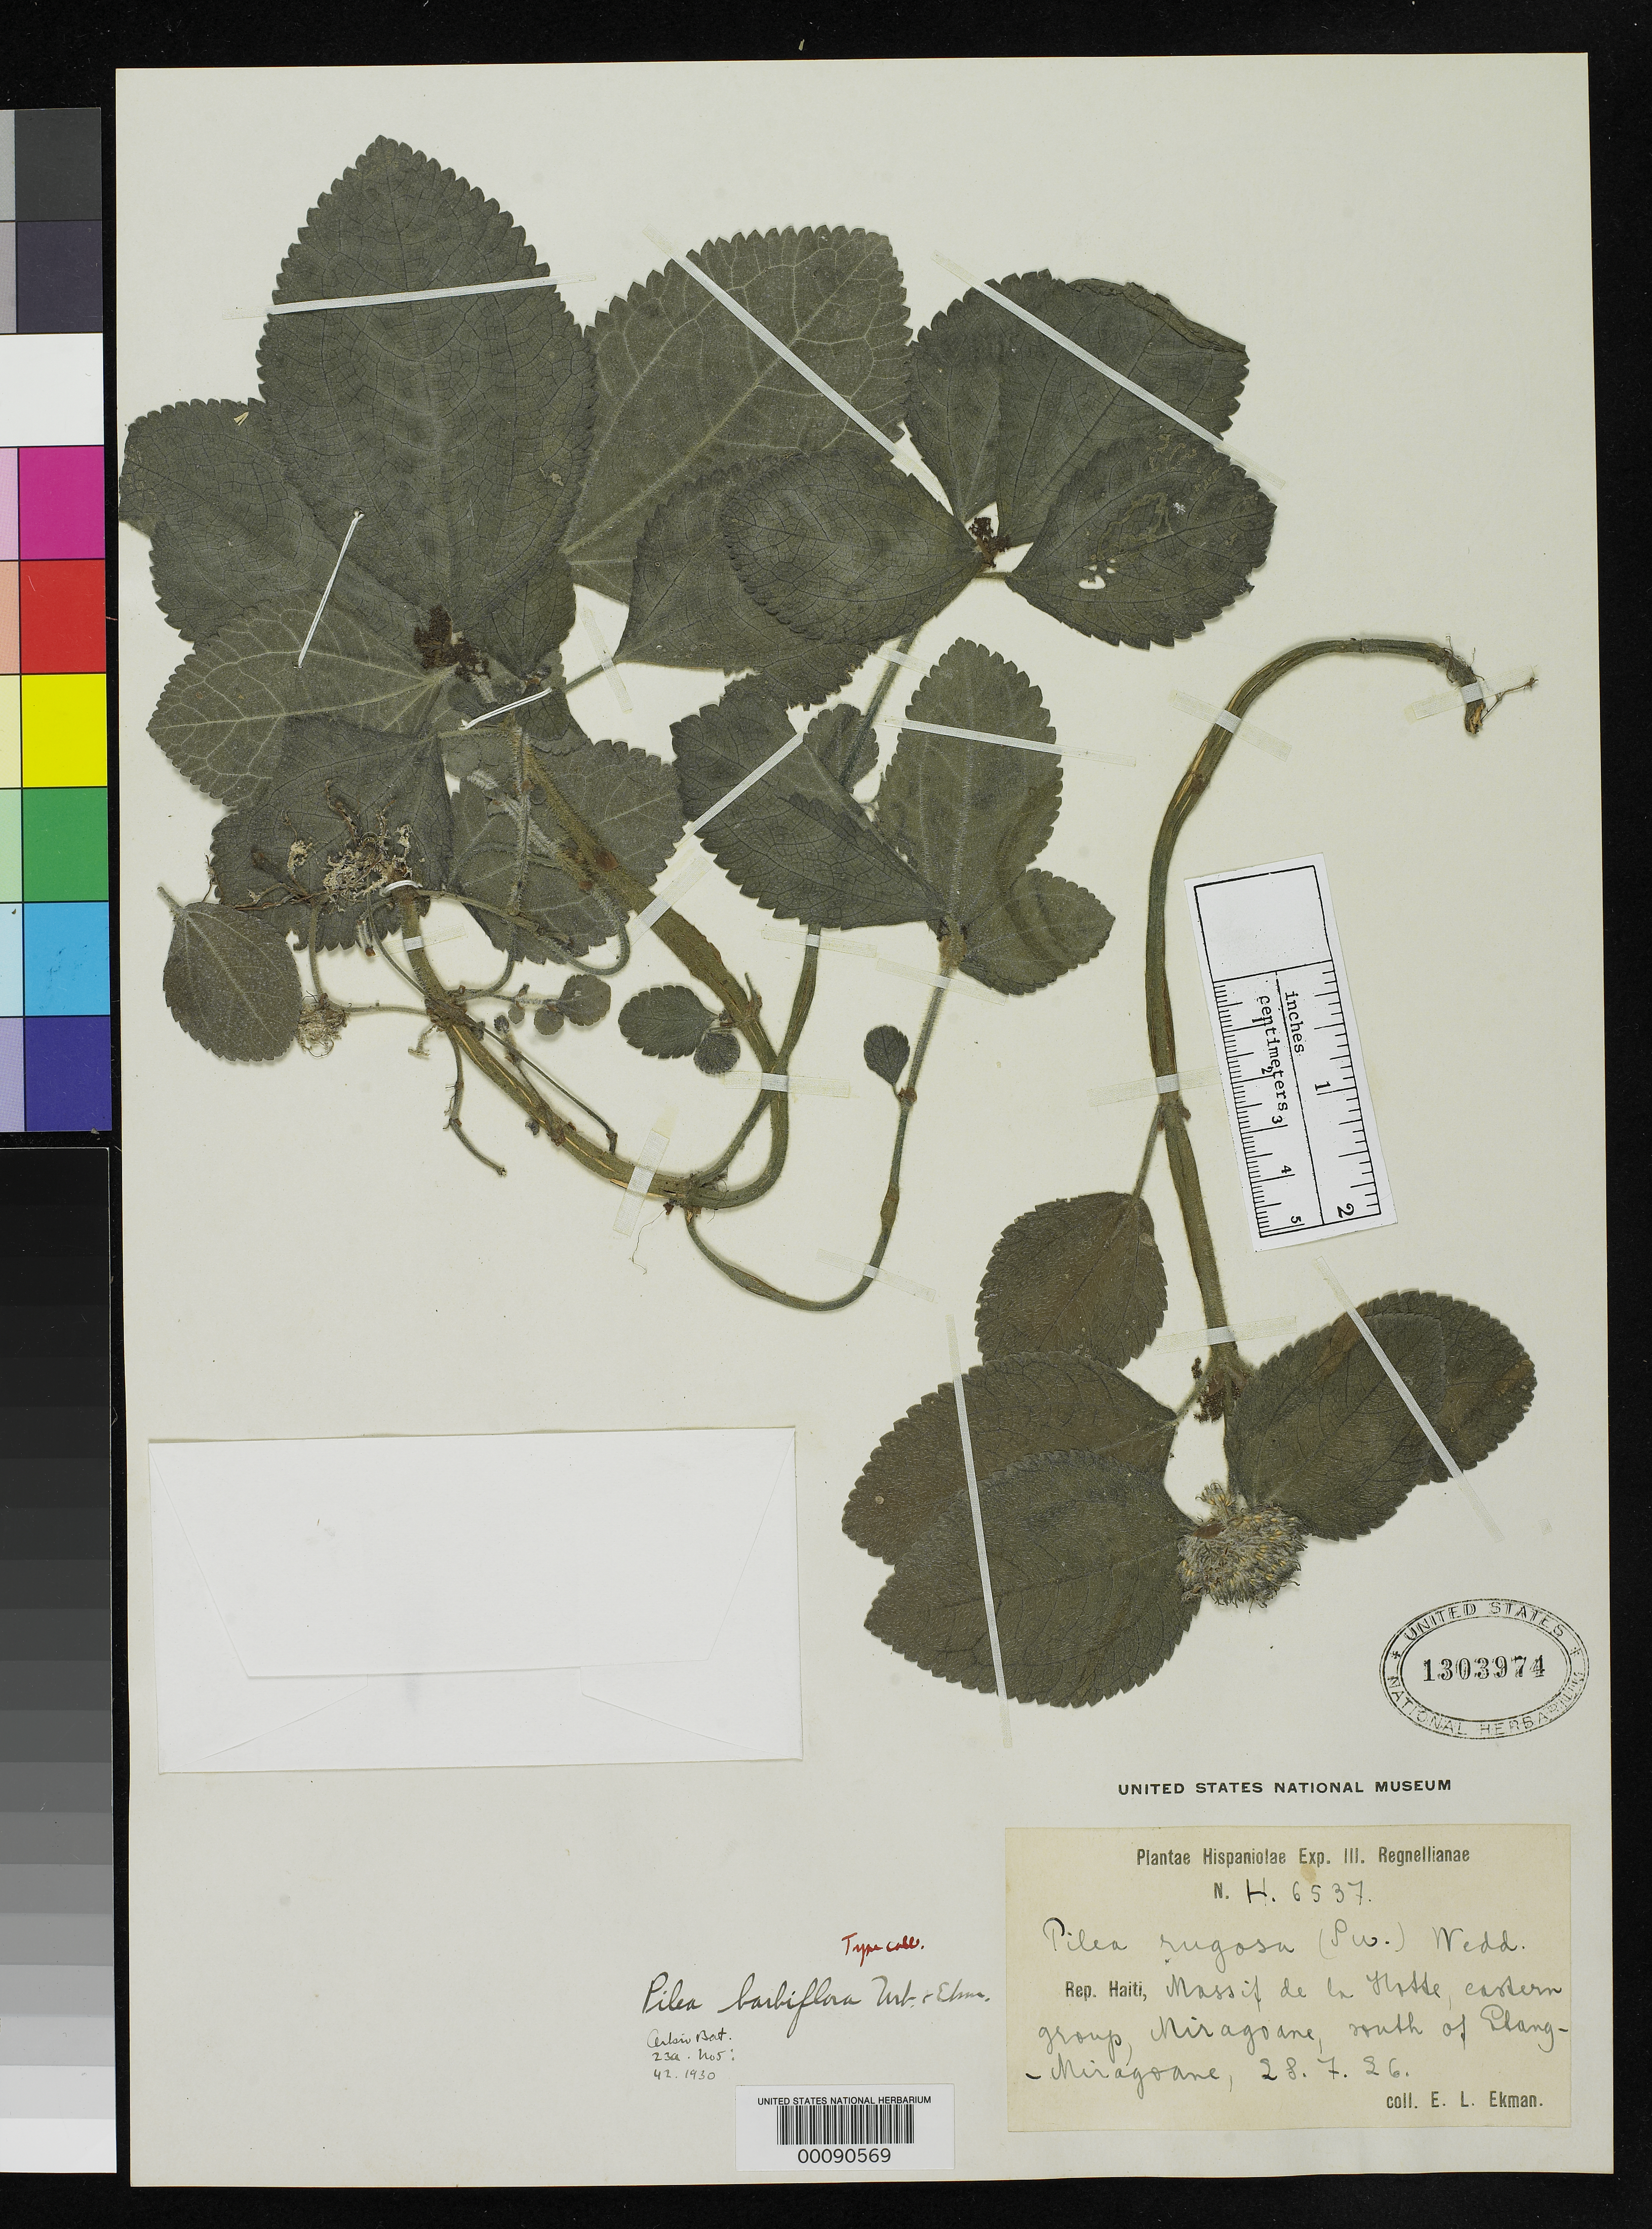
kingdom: Plantae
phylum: Tracheophyta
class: Magnoliopsida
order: Rosales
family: Urticaceae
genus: Pilea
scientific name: Pilea barbiflora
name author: Urb. & Ekman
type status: Isotype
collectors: E. L. Ekman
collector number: H 6537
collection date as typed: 28 Jul 1926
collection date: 1926-07-28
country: Haiti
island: Hispaniola Island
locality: Massif de La Hotte, Miragoane, Etangmiragoane.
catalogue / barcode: US 1303974